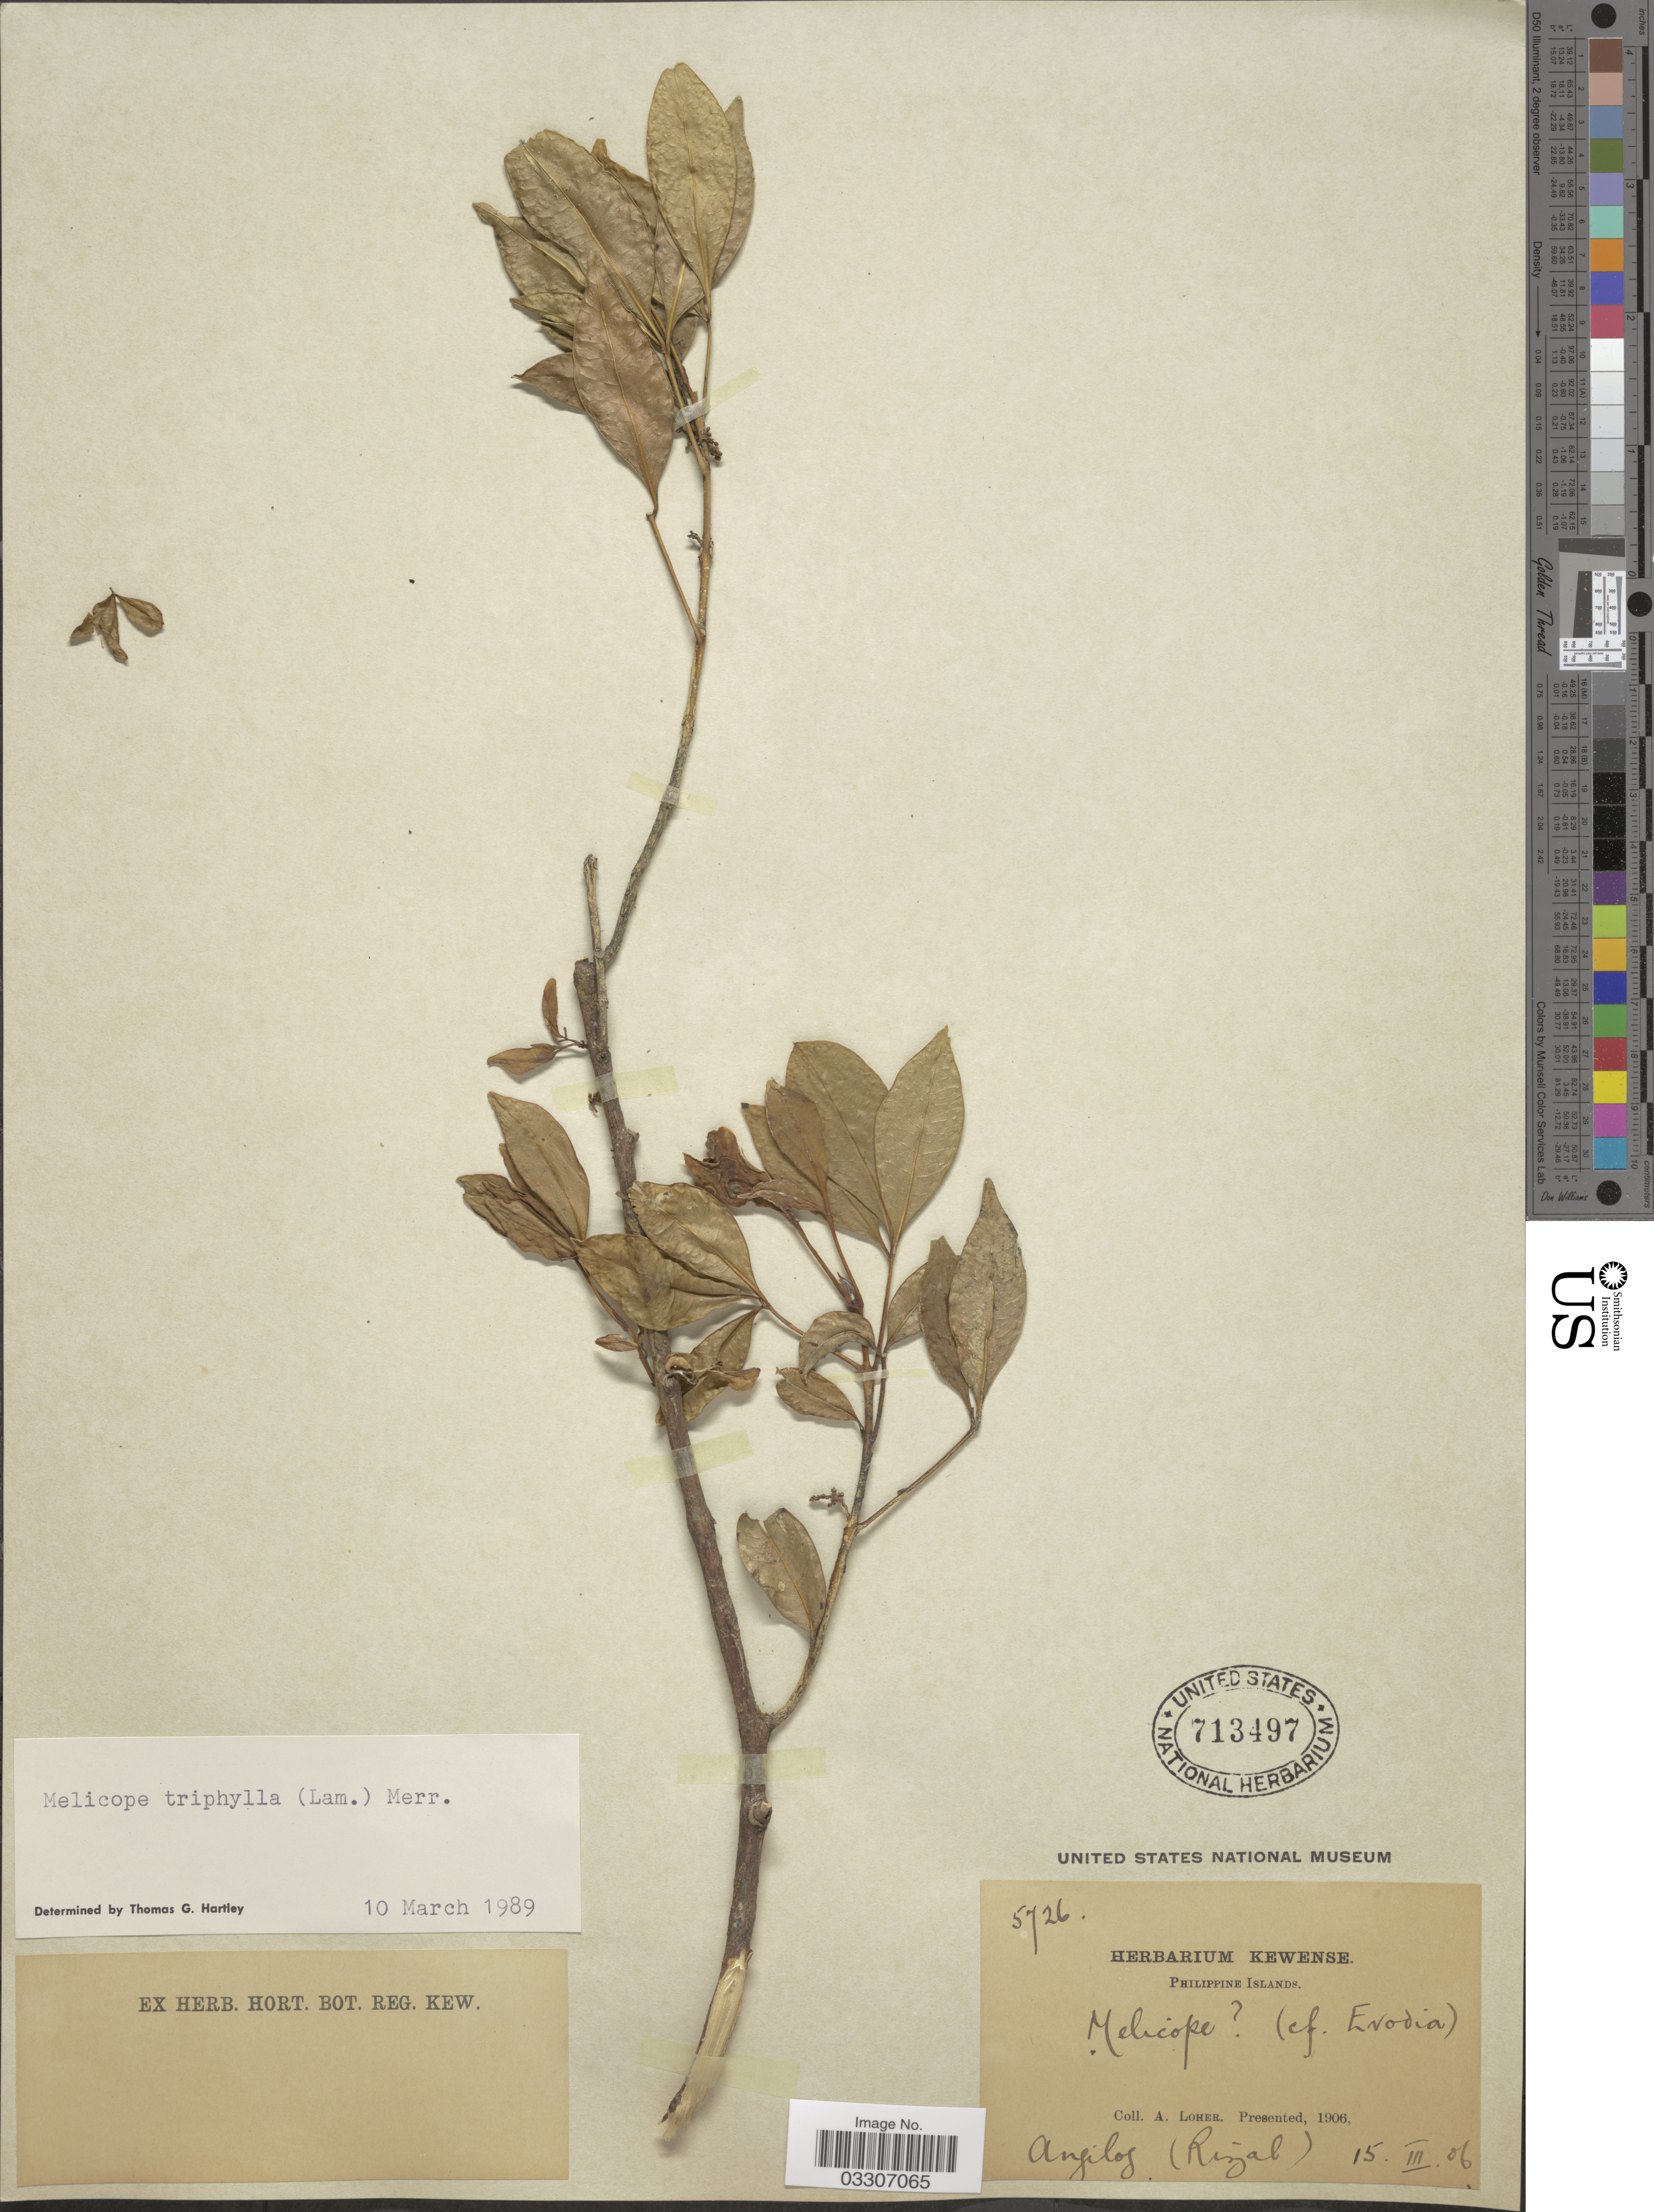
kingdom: Plantae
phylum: Tracheophyta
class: Magnoliopsida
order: Sapindales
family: Rutaceae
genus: Melicope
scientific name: Melicope triphylla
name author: (Lam.) Merr.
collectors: A. Loher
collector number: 5726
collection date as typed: Transcribed d/m/y: 15/3/6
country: Philippines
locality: Angilog (Rizal).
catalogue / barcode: US 713497